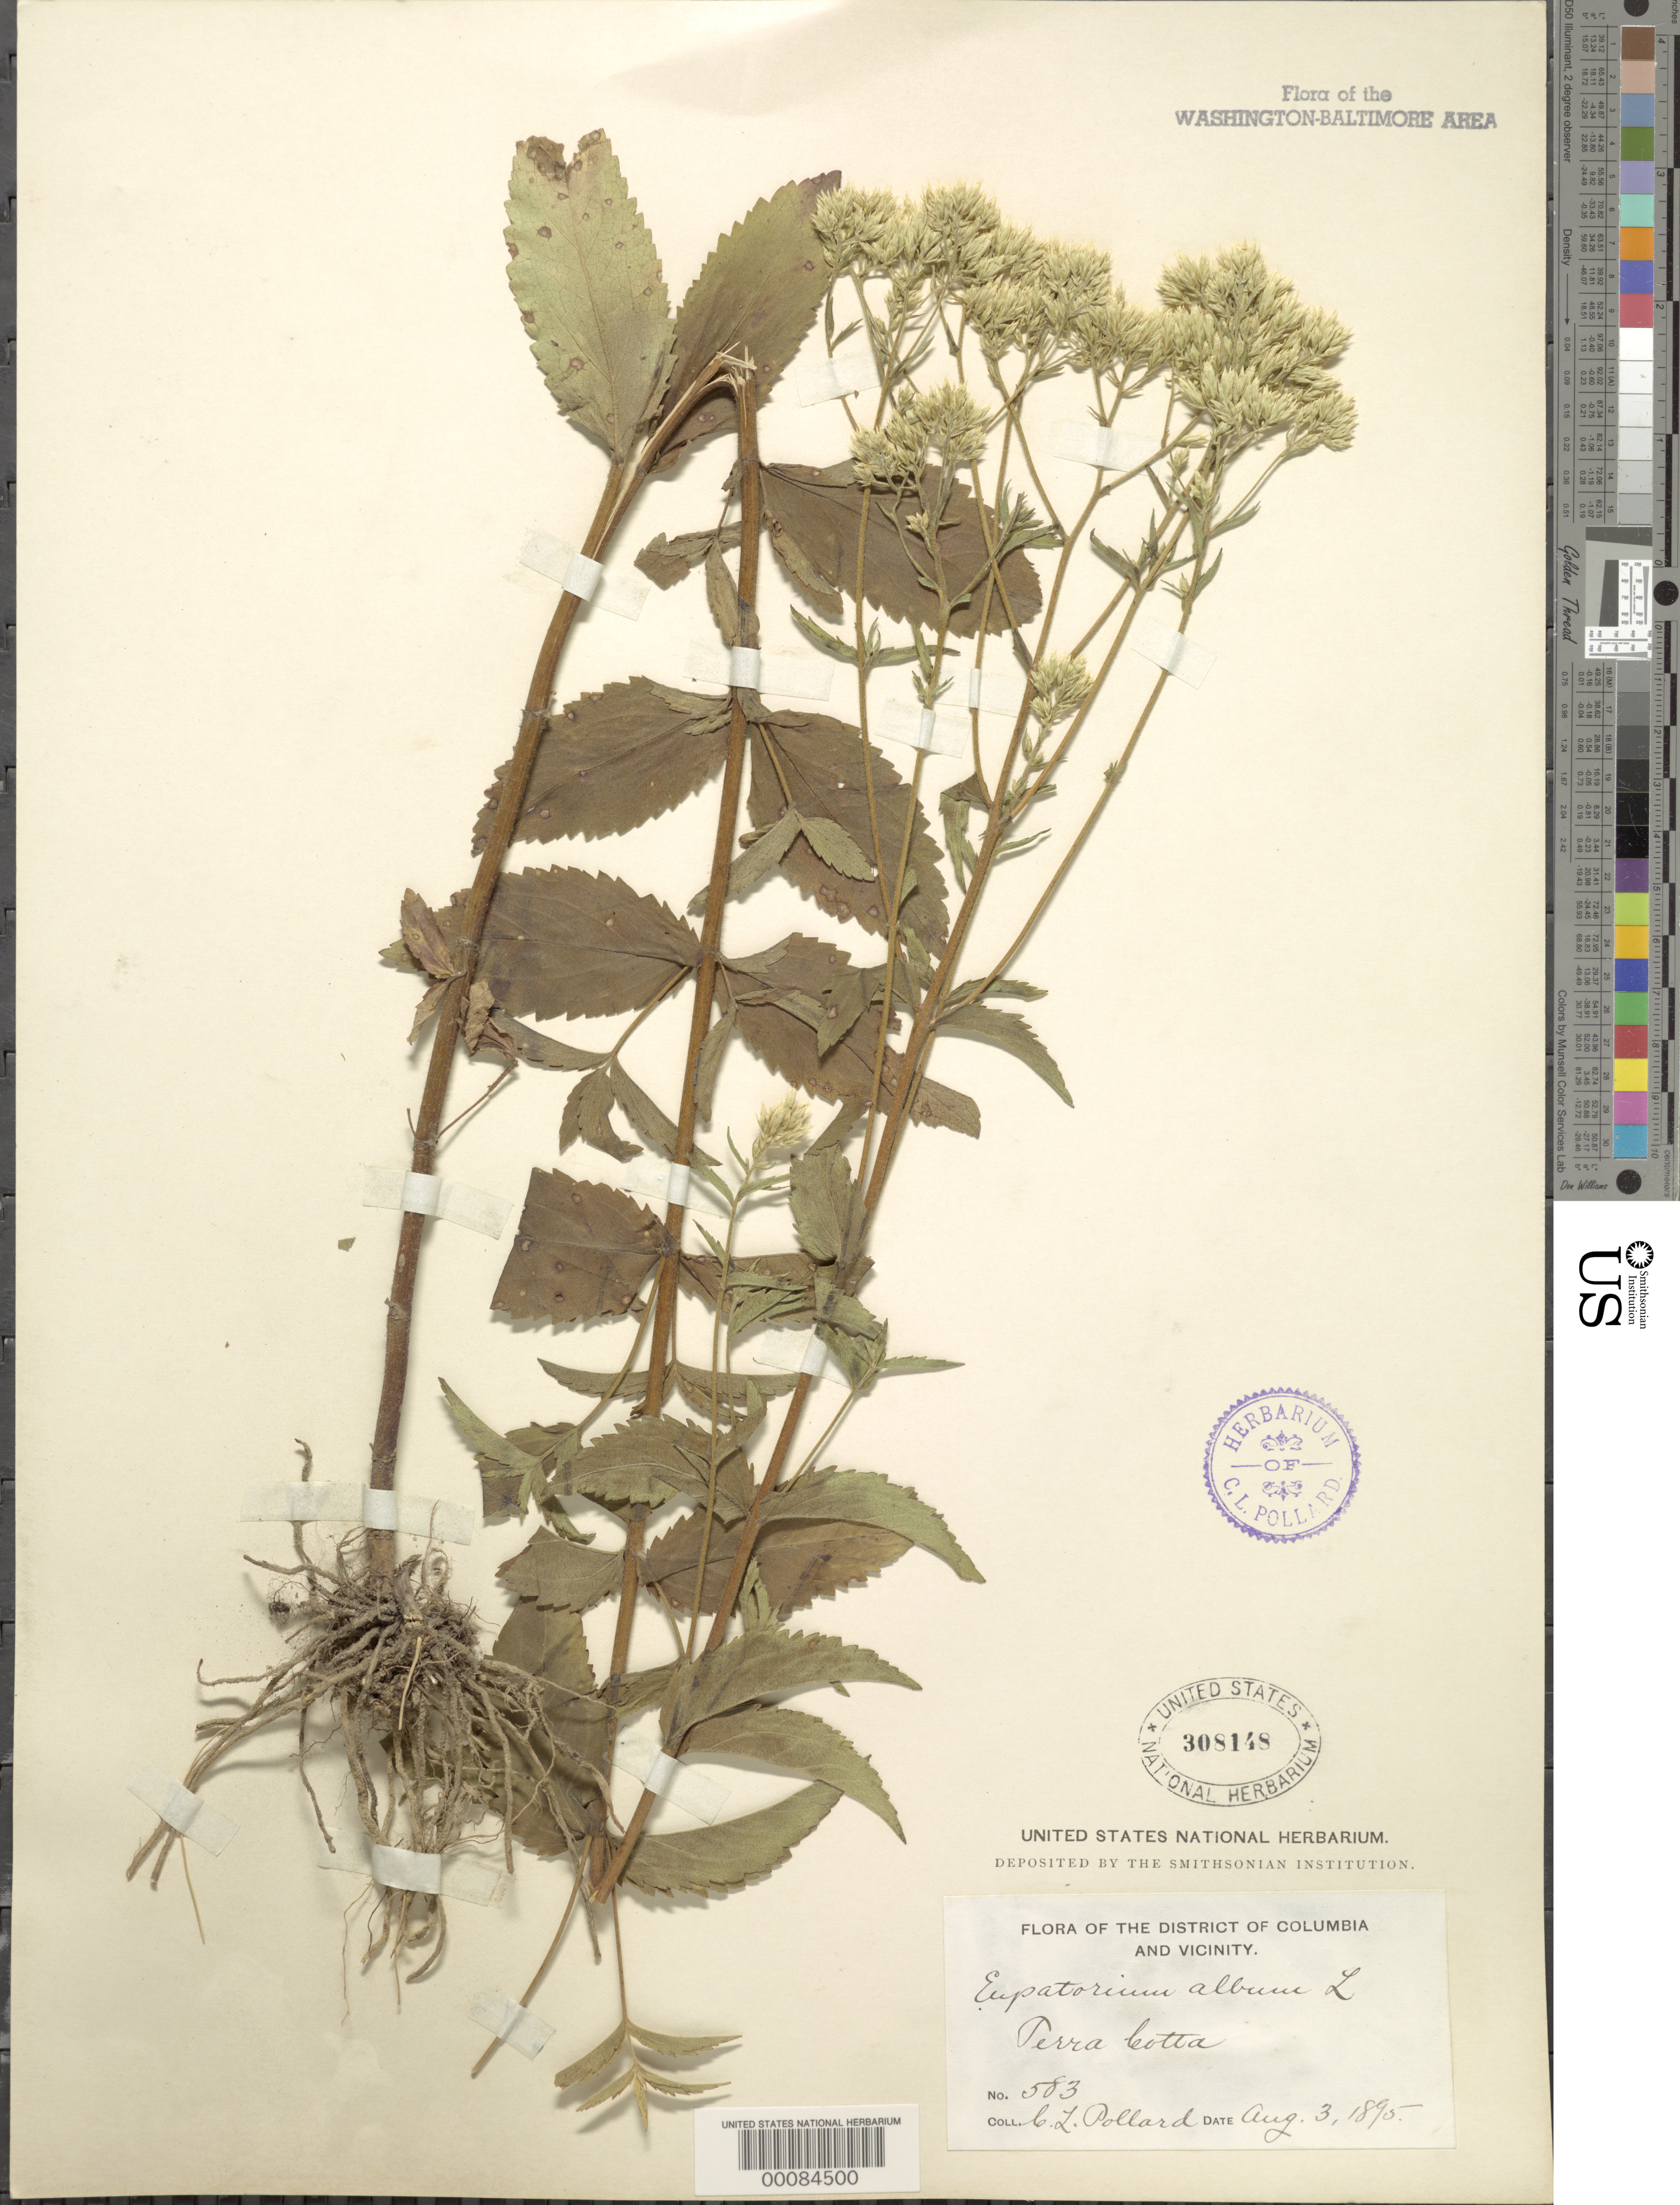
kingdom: Plantae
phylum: Tracheophyta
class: Magnoliopsida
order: Asterales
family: Asteraceae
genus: Eupatorium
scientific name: Eupatorium album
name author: L.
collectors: C. L. Pollard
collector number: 583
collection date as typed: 03 Aug 1895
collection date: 1895-08-03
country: United States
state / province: District of Columbia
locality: Terra Cotta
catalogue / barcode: US 308148